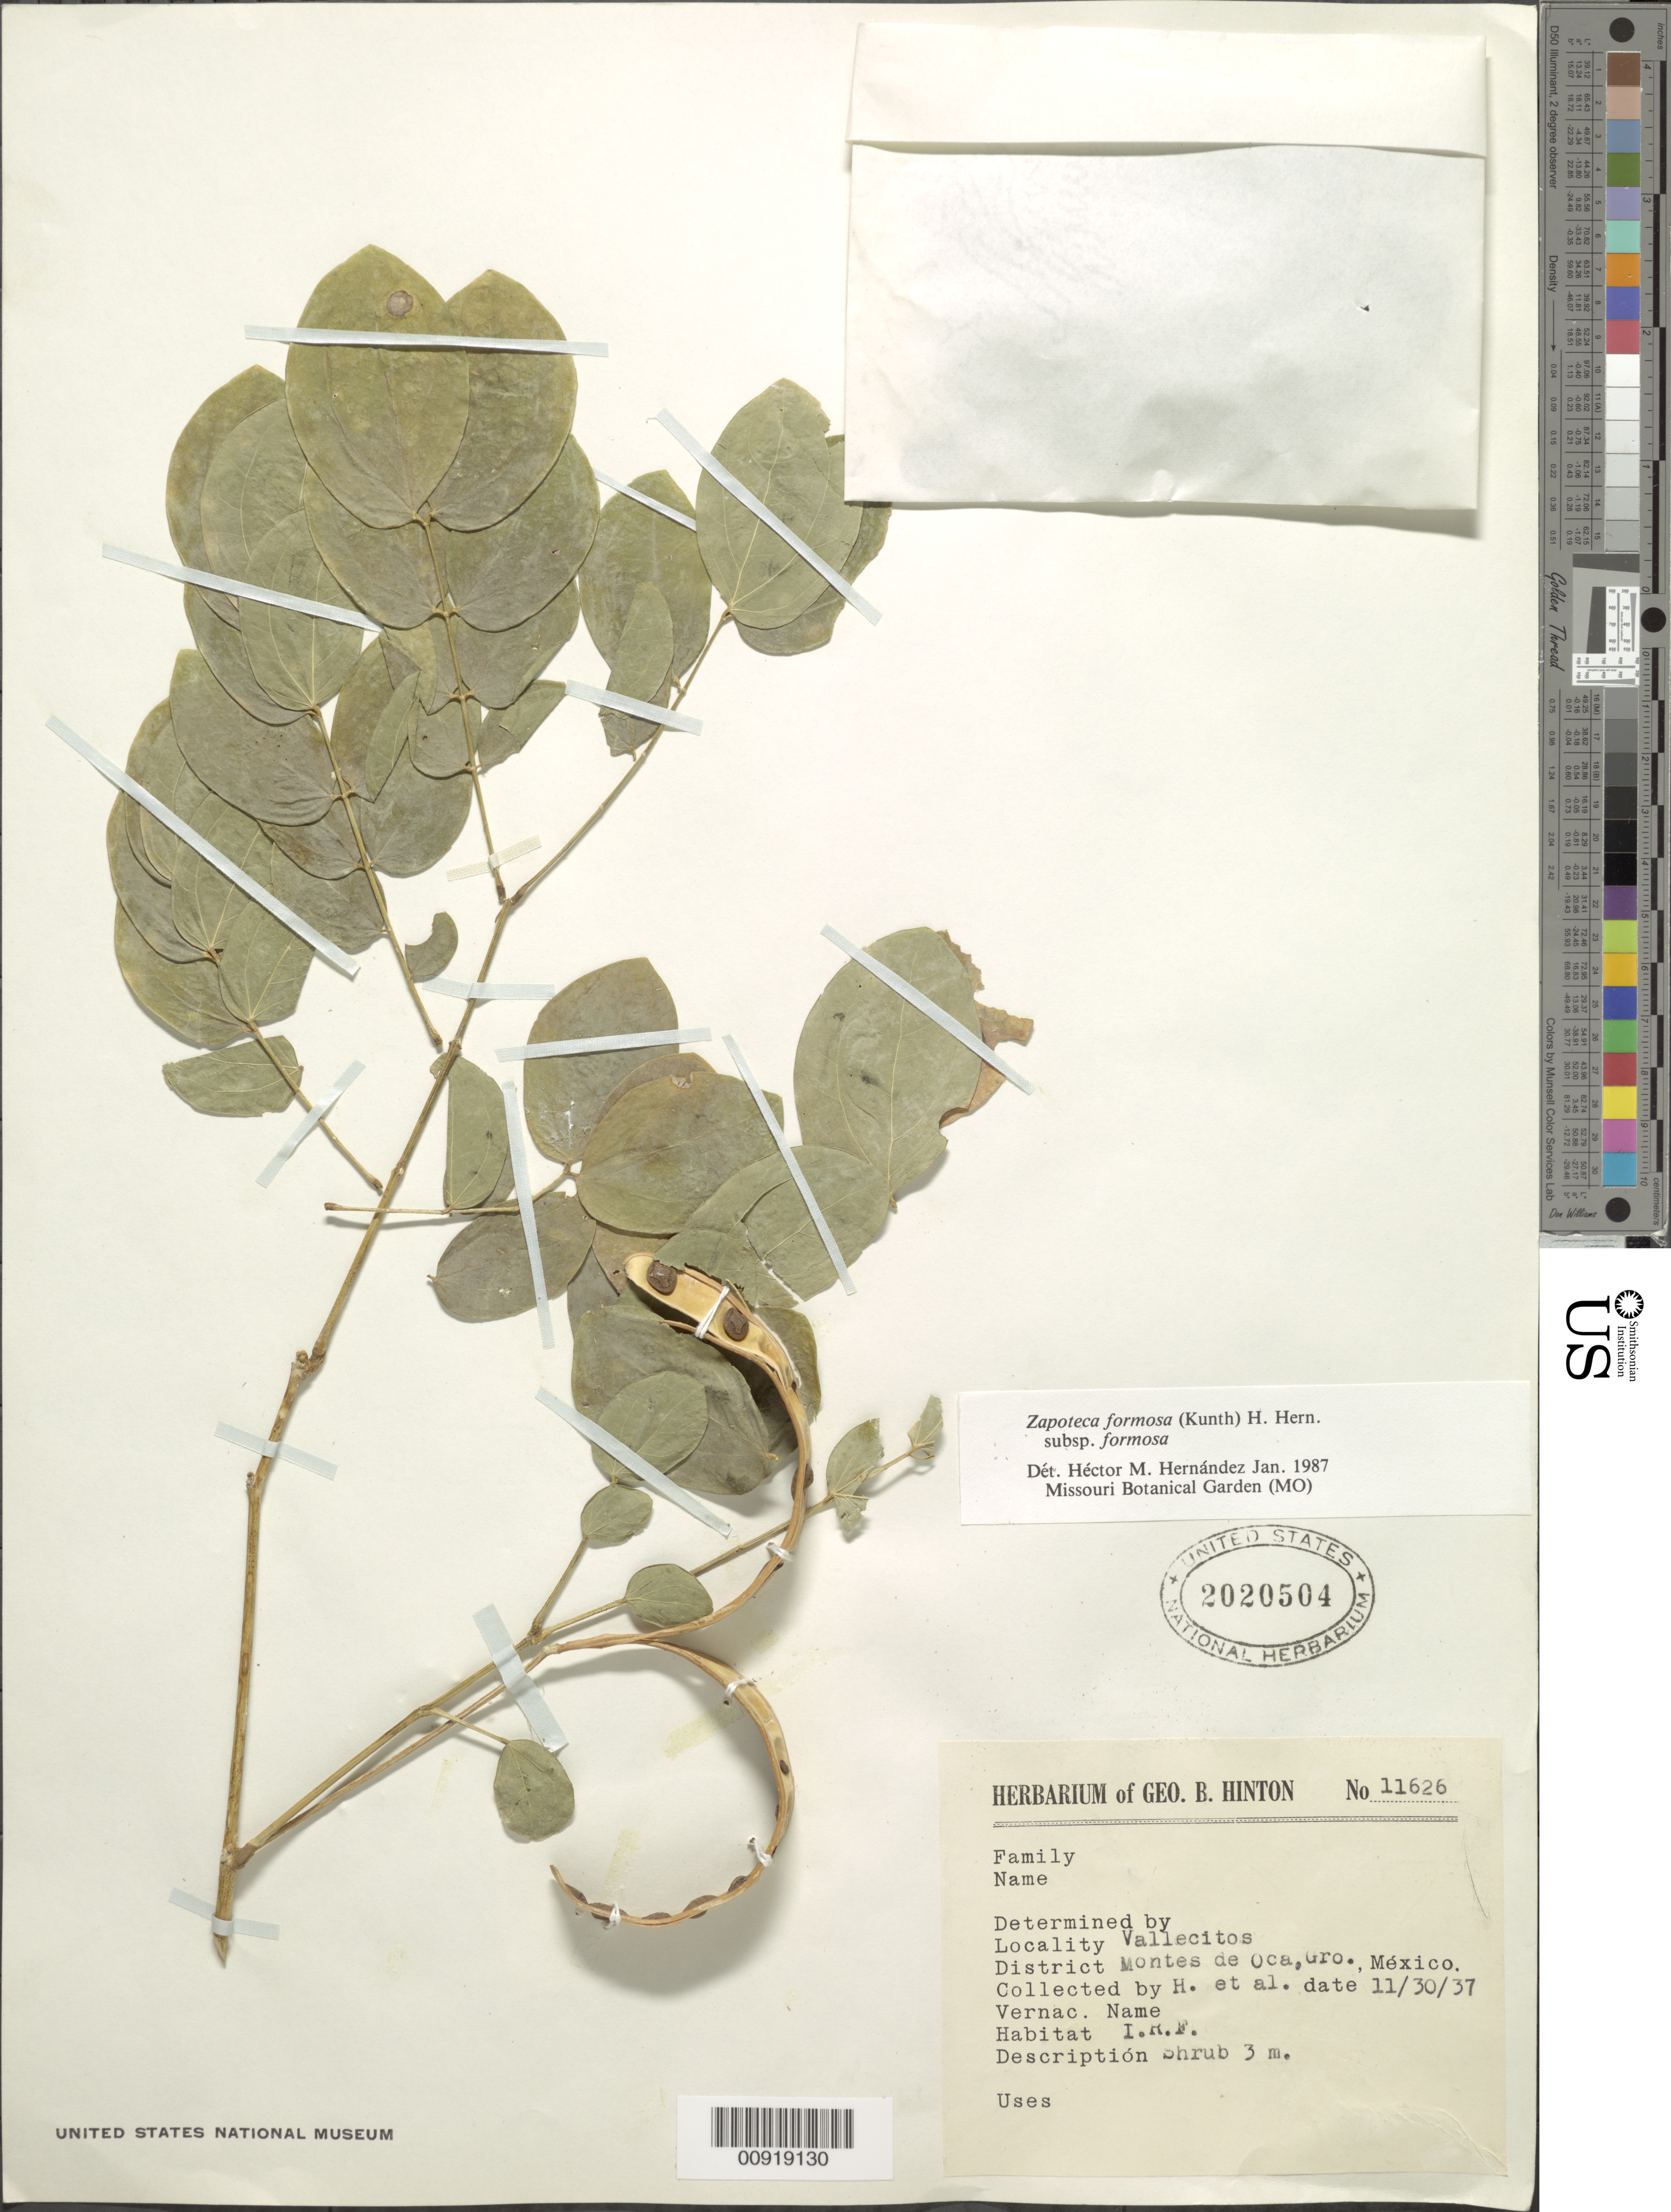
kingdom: Plantae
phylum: Tracheophyta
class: Magnoliopsida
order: Fabales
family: Fabaceae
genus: Zapoteca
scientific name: Zapoteca formosa subsp. formosa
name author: (Kunth) H.M. Hern.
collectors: G. B. Hinton & et al.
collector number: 11626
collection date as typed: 30 Nov 1937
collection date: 1937-11-30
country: Mexico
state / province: Guerrero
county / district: Montes de Oca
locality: Vallecitos, District Montes de Oca, Guerrero.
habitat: I.R.F.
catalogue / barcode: US 2020504